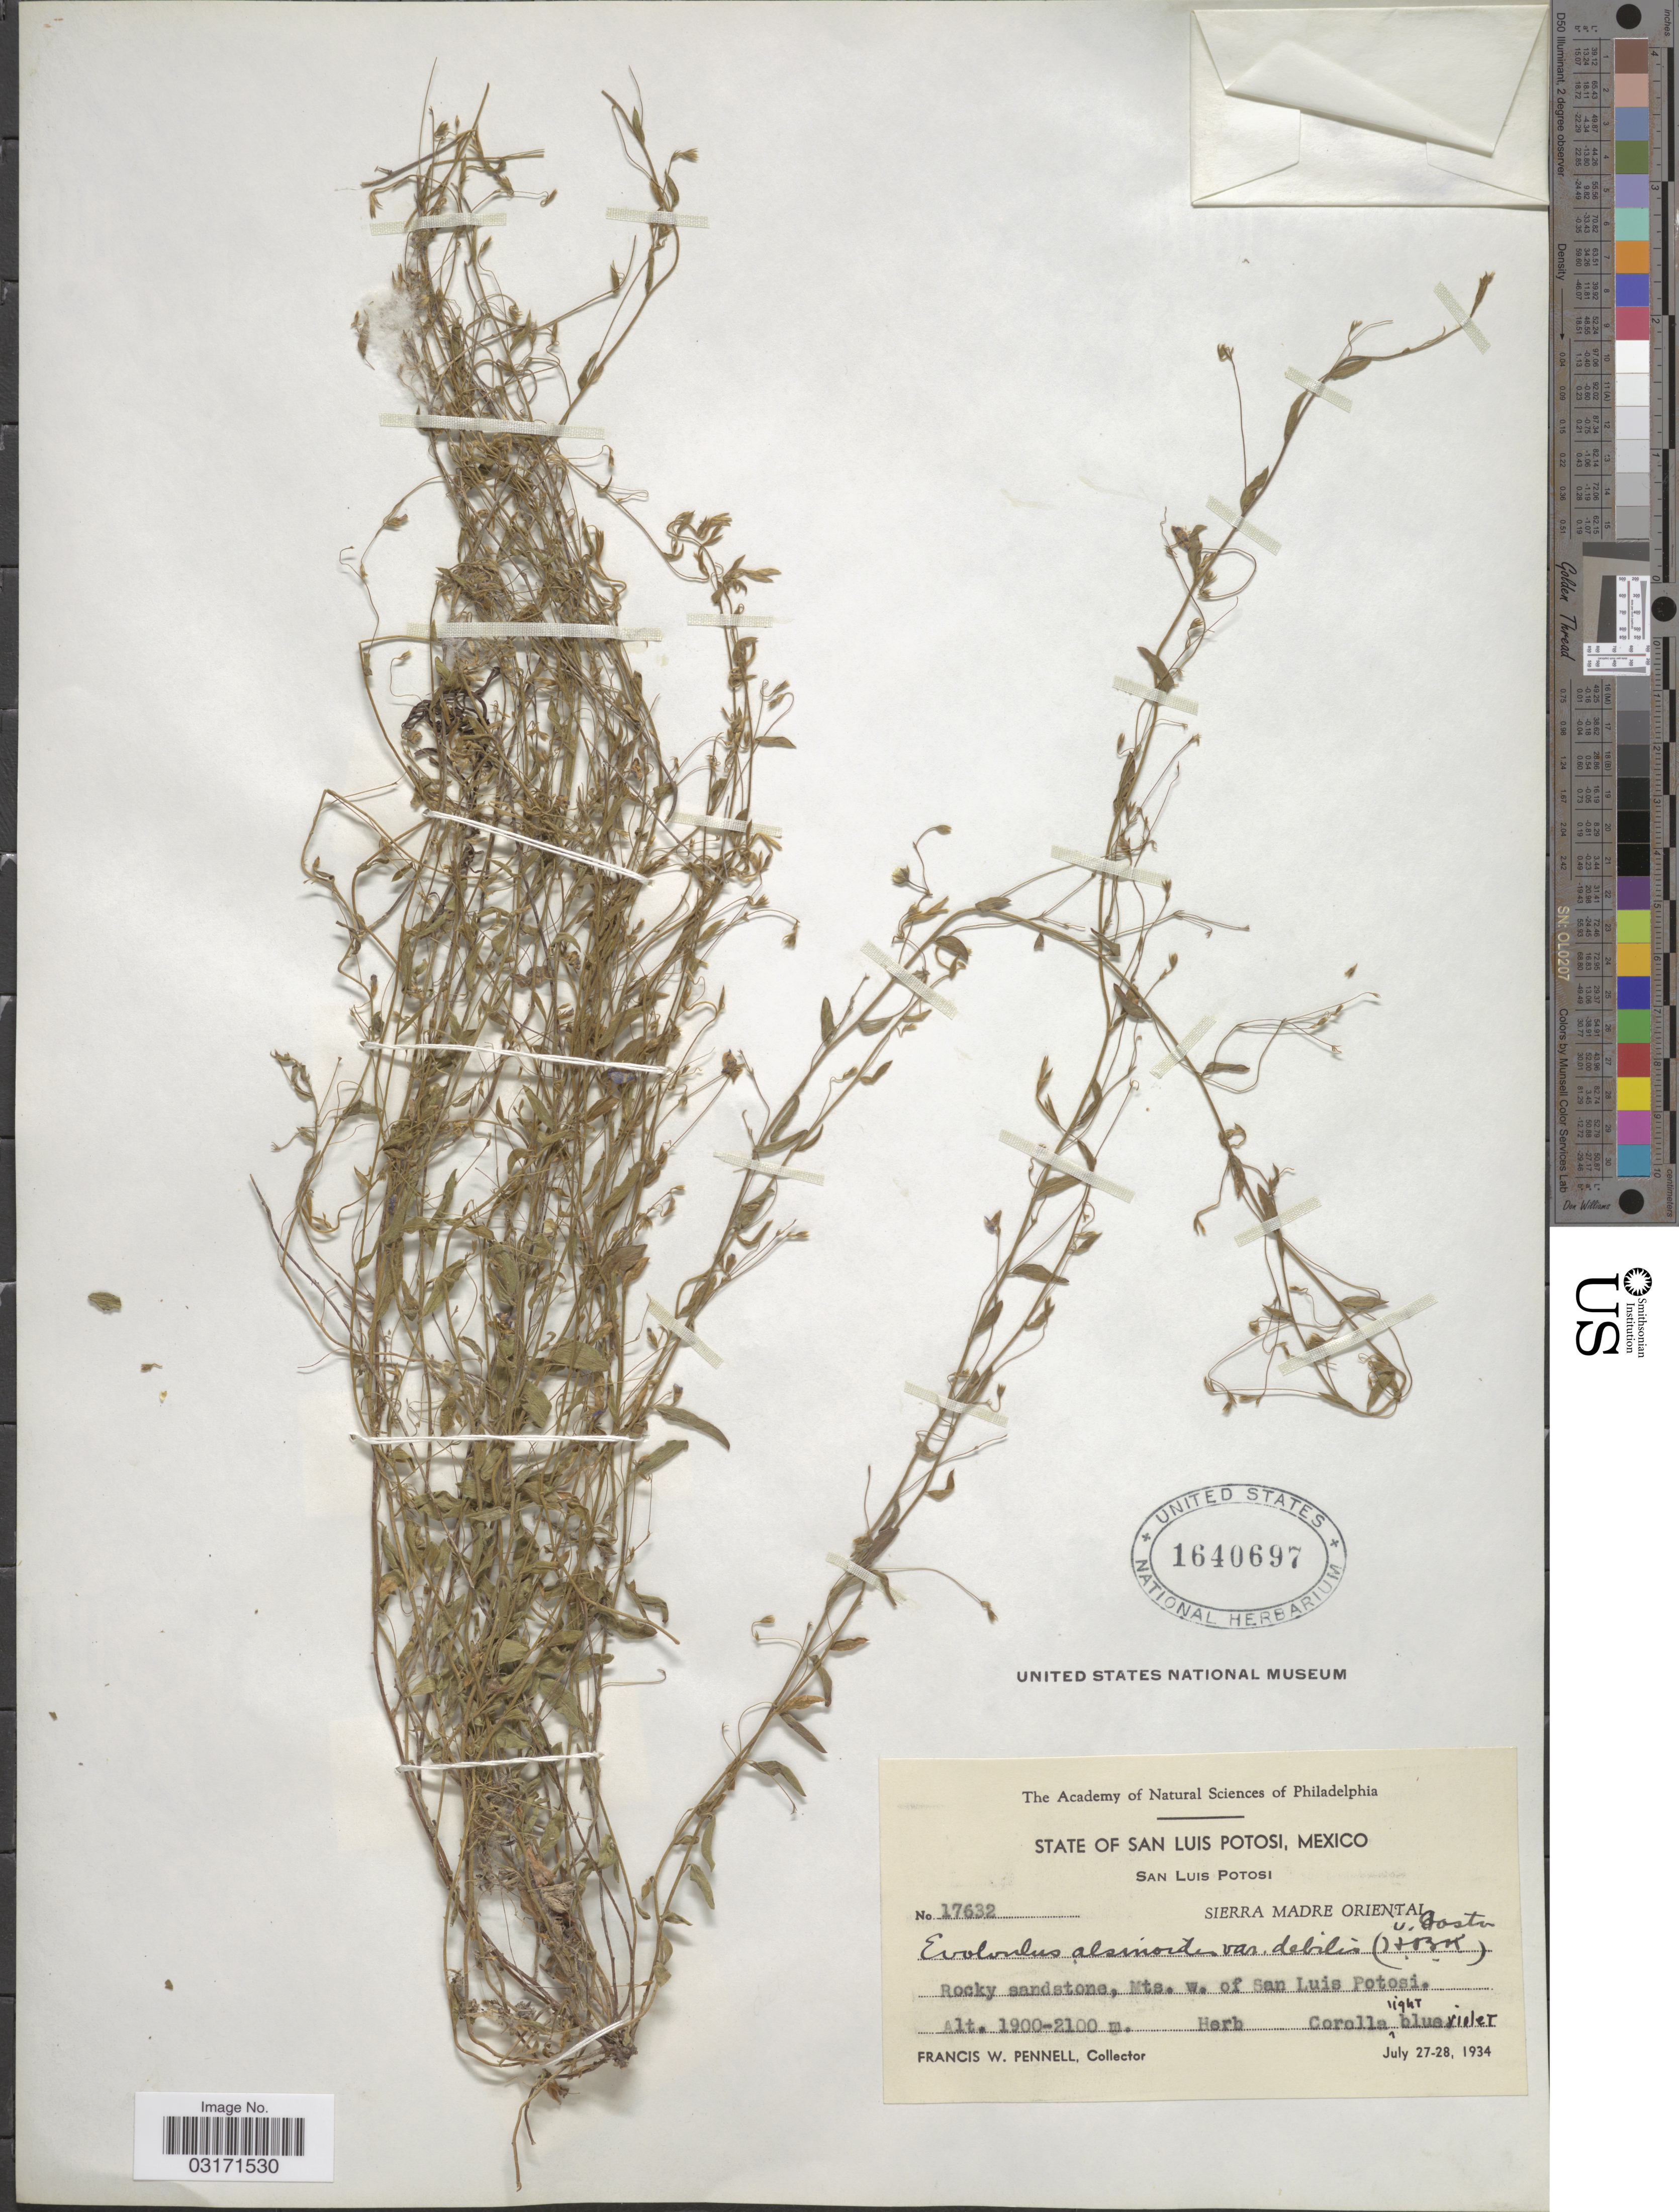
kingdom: Plantae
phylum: Tracheophyta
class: Magnoliopsida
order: Solanales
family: Convolvulaceae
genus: Evolvulus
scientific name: Evolvulus alsinoides var. debilis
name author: (Kunth) Ooststr.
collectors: F. W. Pennell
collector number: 17632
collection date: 1934-07-27/1934-07-28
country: Mexico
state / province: San Luis Potosí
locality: Sierra Madre Oriental, Mts. w. of San Luis Potosi.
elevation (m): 1900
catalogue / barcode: US 1640697